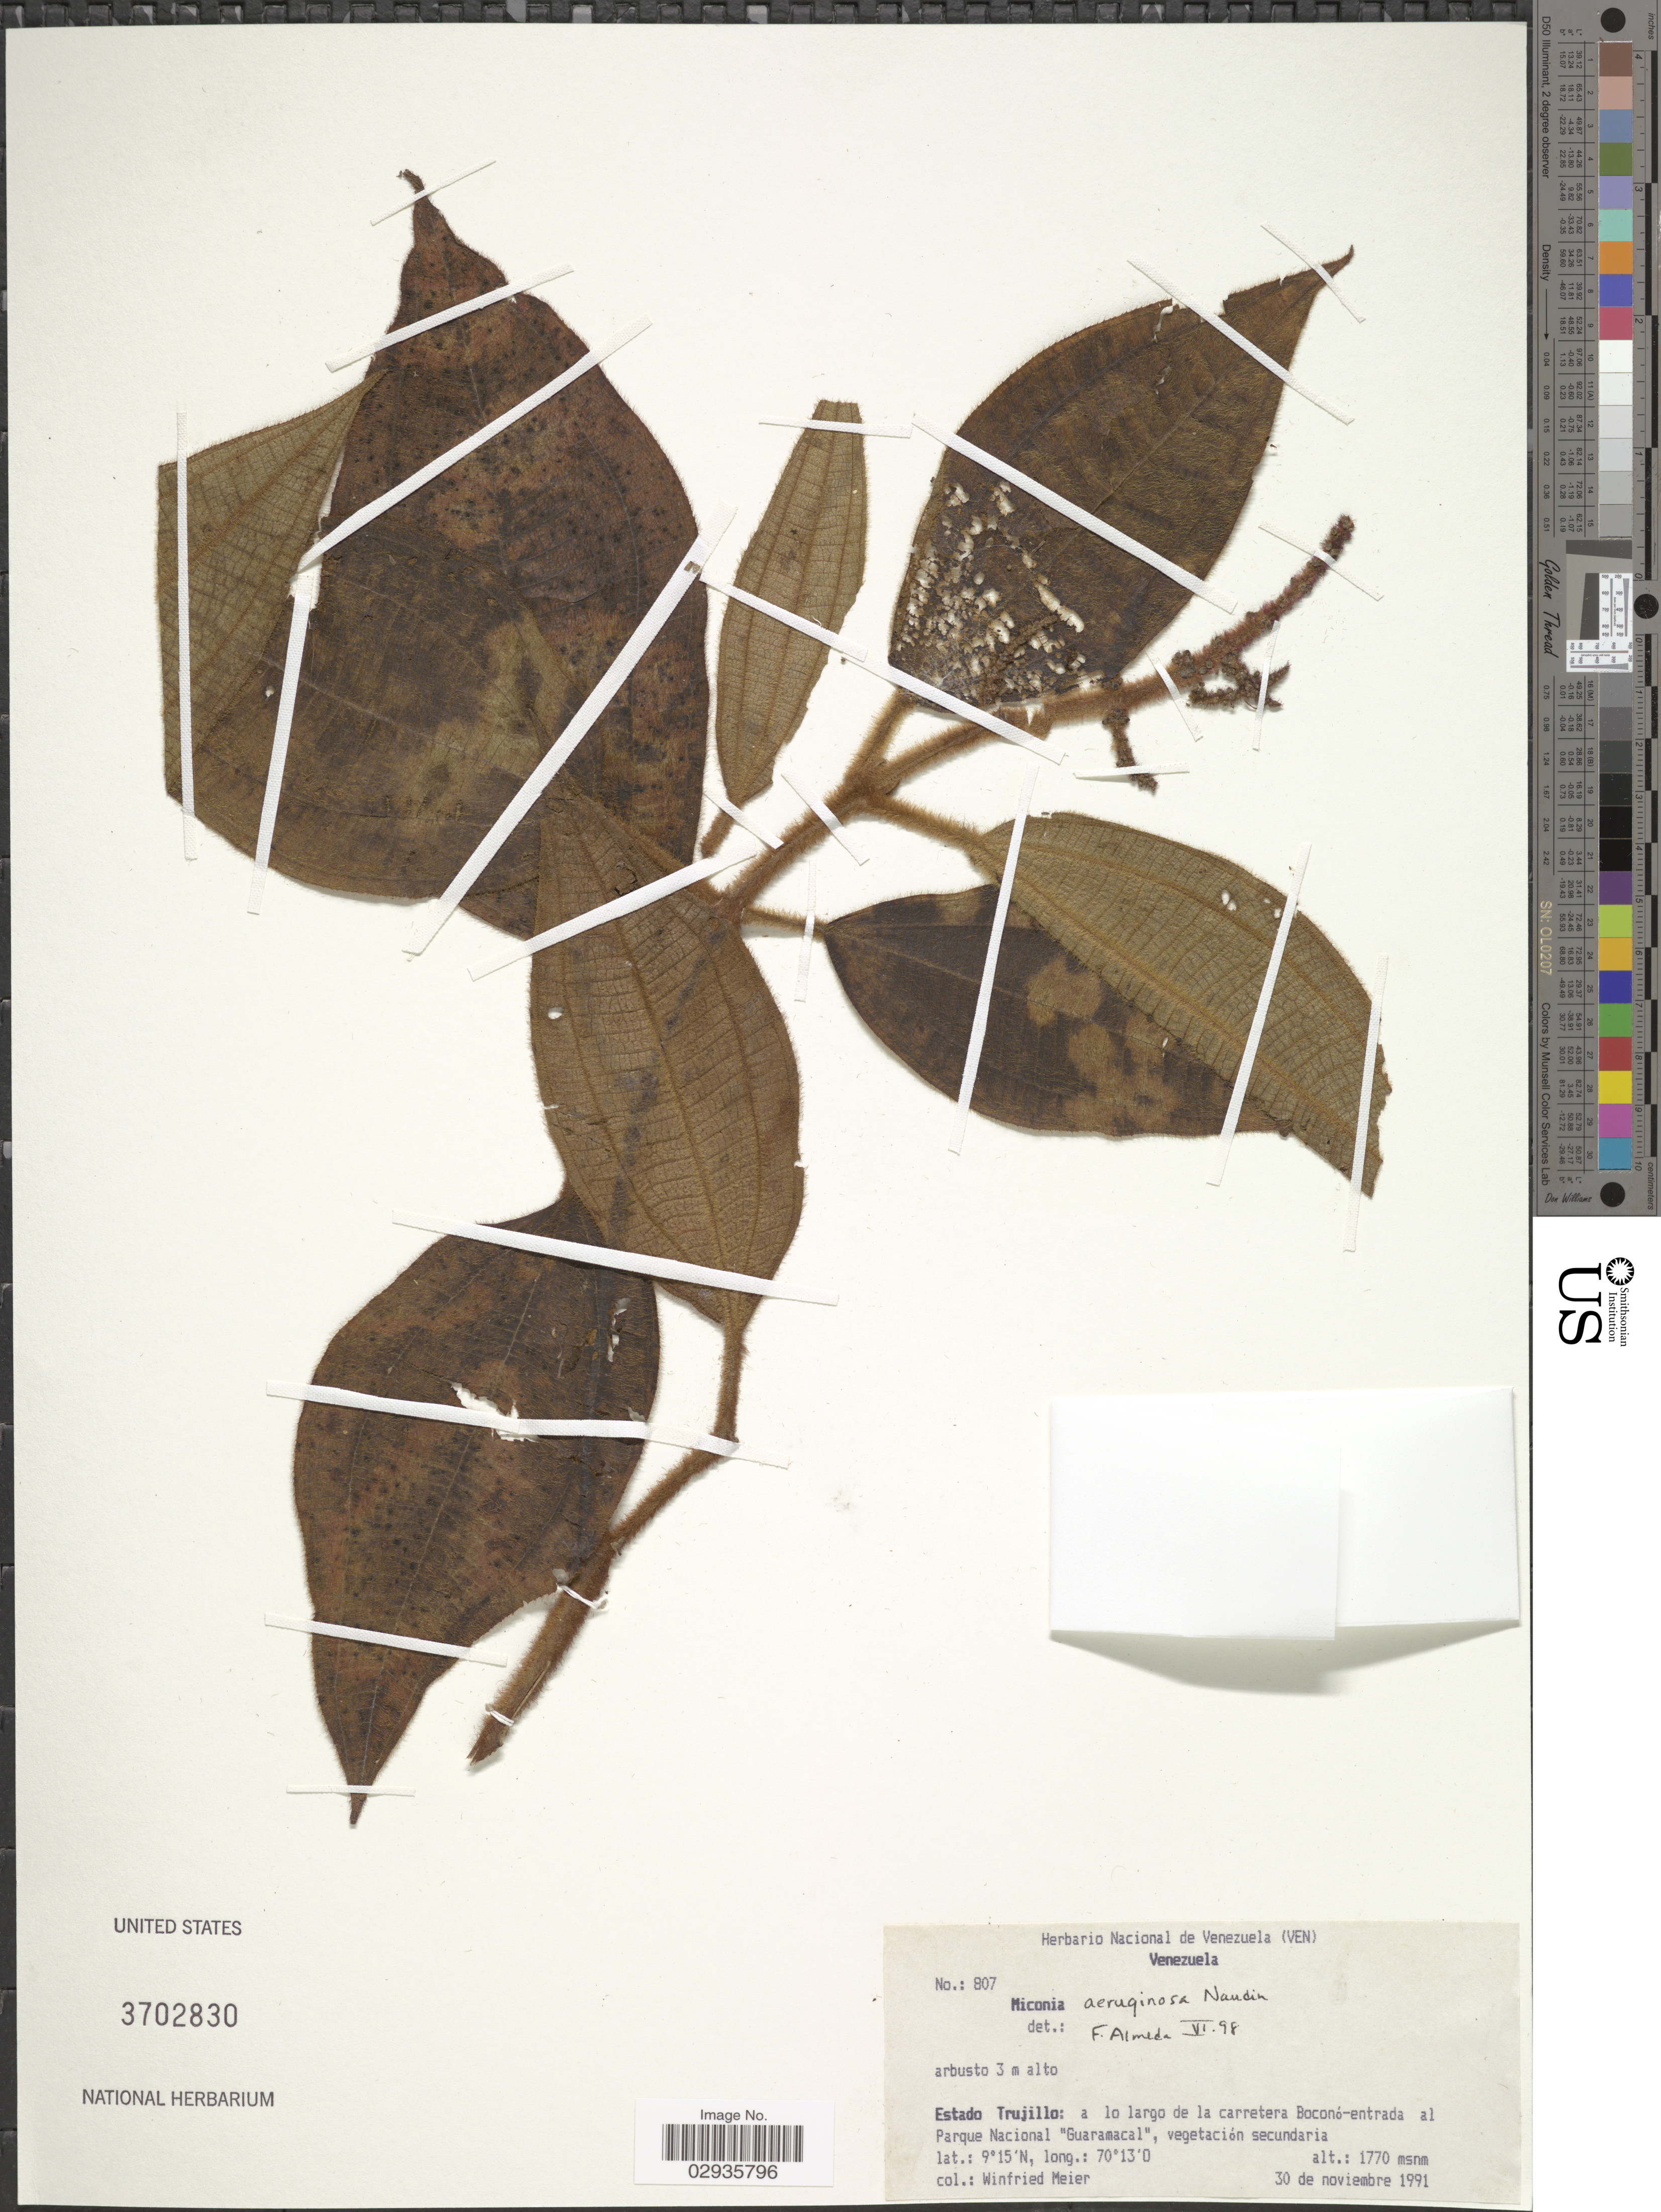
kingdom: Plantae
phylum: Tracheophyta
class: Magnoliopsida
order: Myrtales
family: Melastomataceae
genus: Miconia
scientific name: Miconia aeruginosa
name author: Naudin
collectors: W. Meier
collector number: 807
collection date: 1991-11-30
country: Venezuela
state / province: Trujillo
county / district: Boconó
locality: A lo largo de la carretera Boconó-entrada al Parque Nacional Guaramacal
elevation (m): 1770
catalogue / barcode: US 3702830